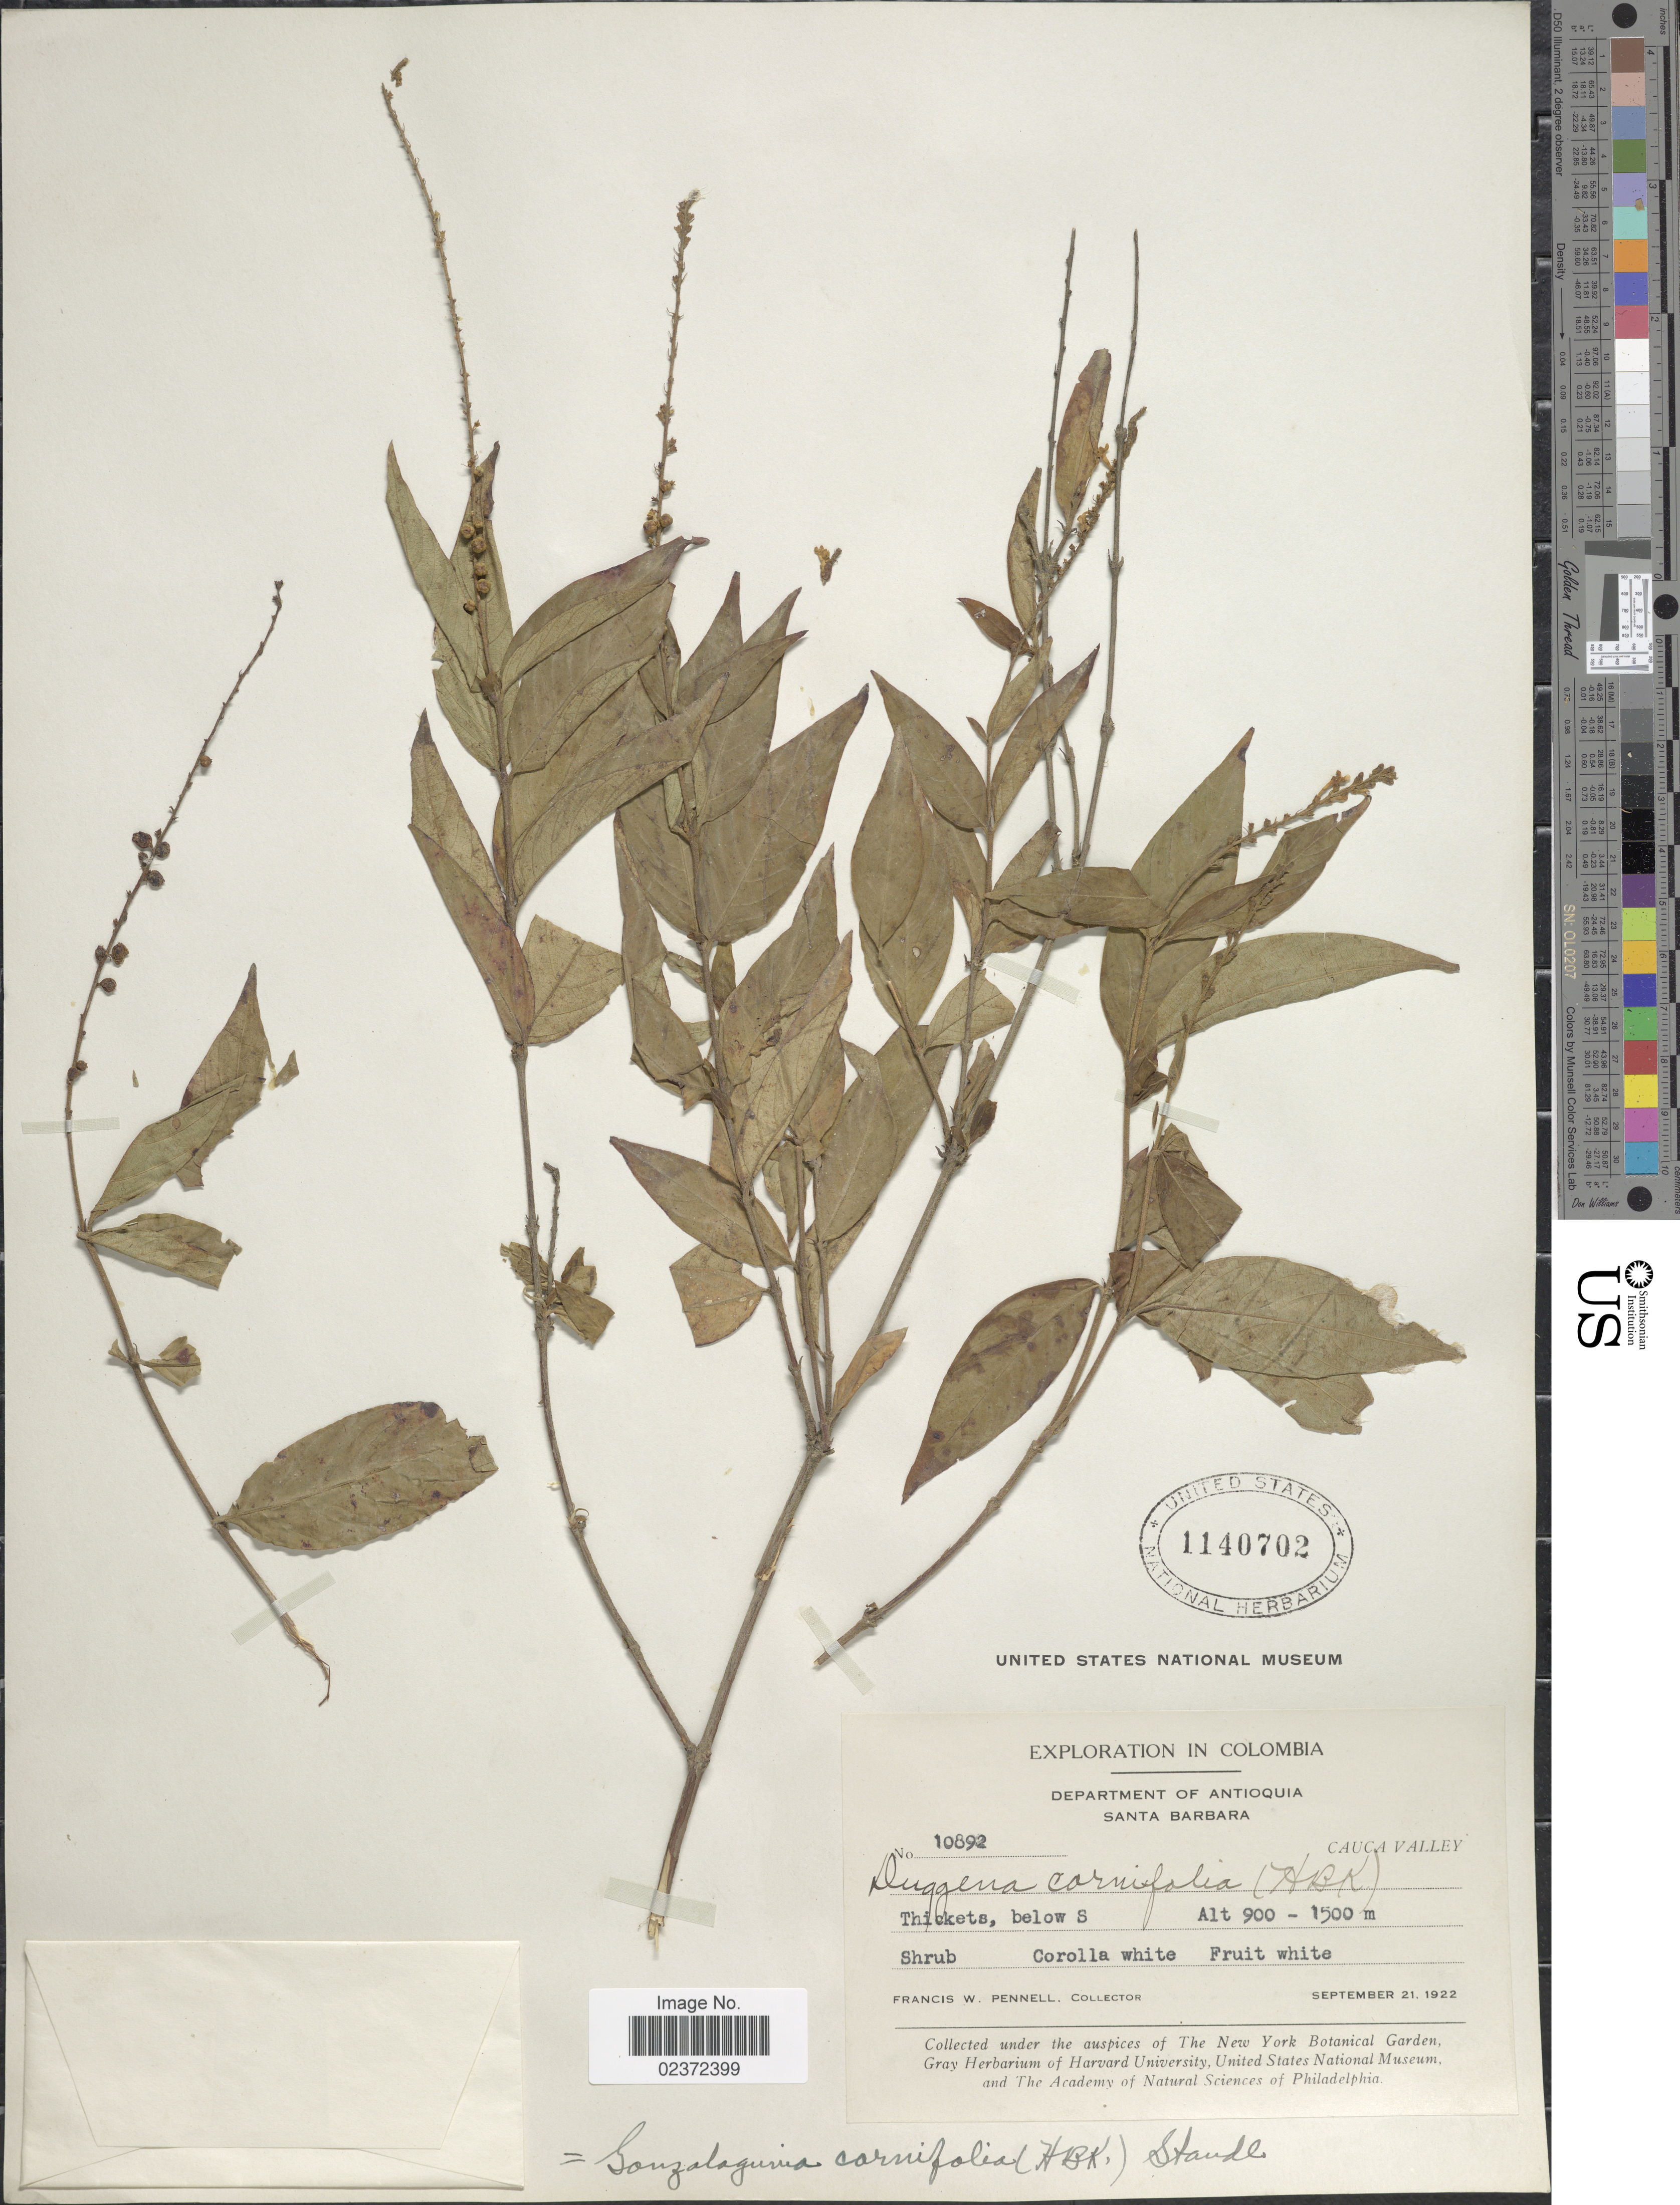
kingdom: Plantae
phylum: Tracheophyta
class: Magnoliopsida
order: Gentianales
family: Rubiaceae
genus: Gonzalagunia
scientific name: Gonzalagunia cornifolia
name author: (Kunth) Standl.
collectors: F. W. Pennell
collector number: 10892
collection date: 1922-09-21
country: Colombia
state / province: Cauca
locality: Department of Antioquia, Santa Barbara, Cauca Valley, Thicket, below S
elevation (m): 900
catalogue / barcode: US 1140702